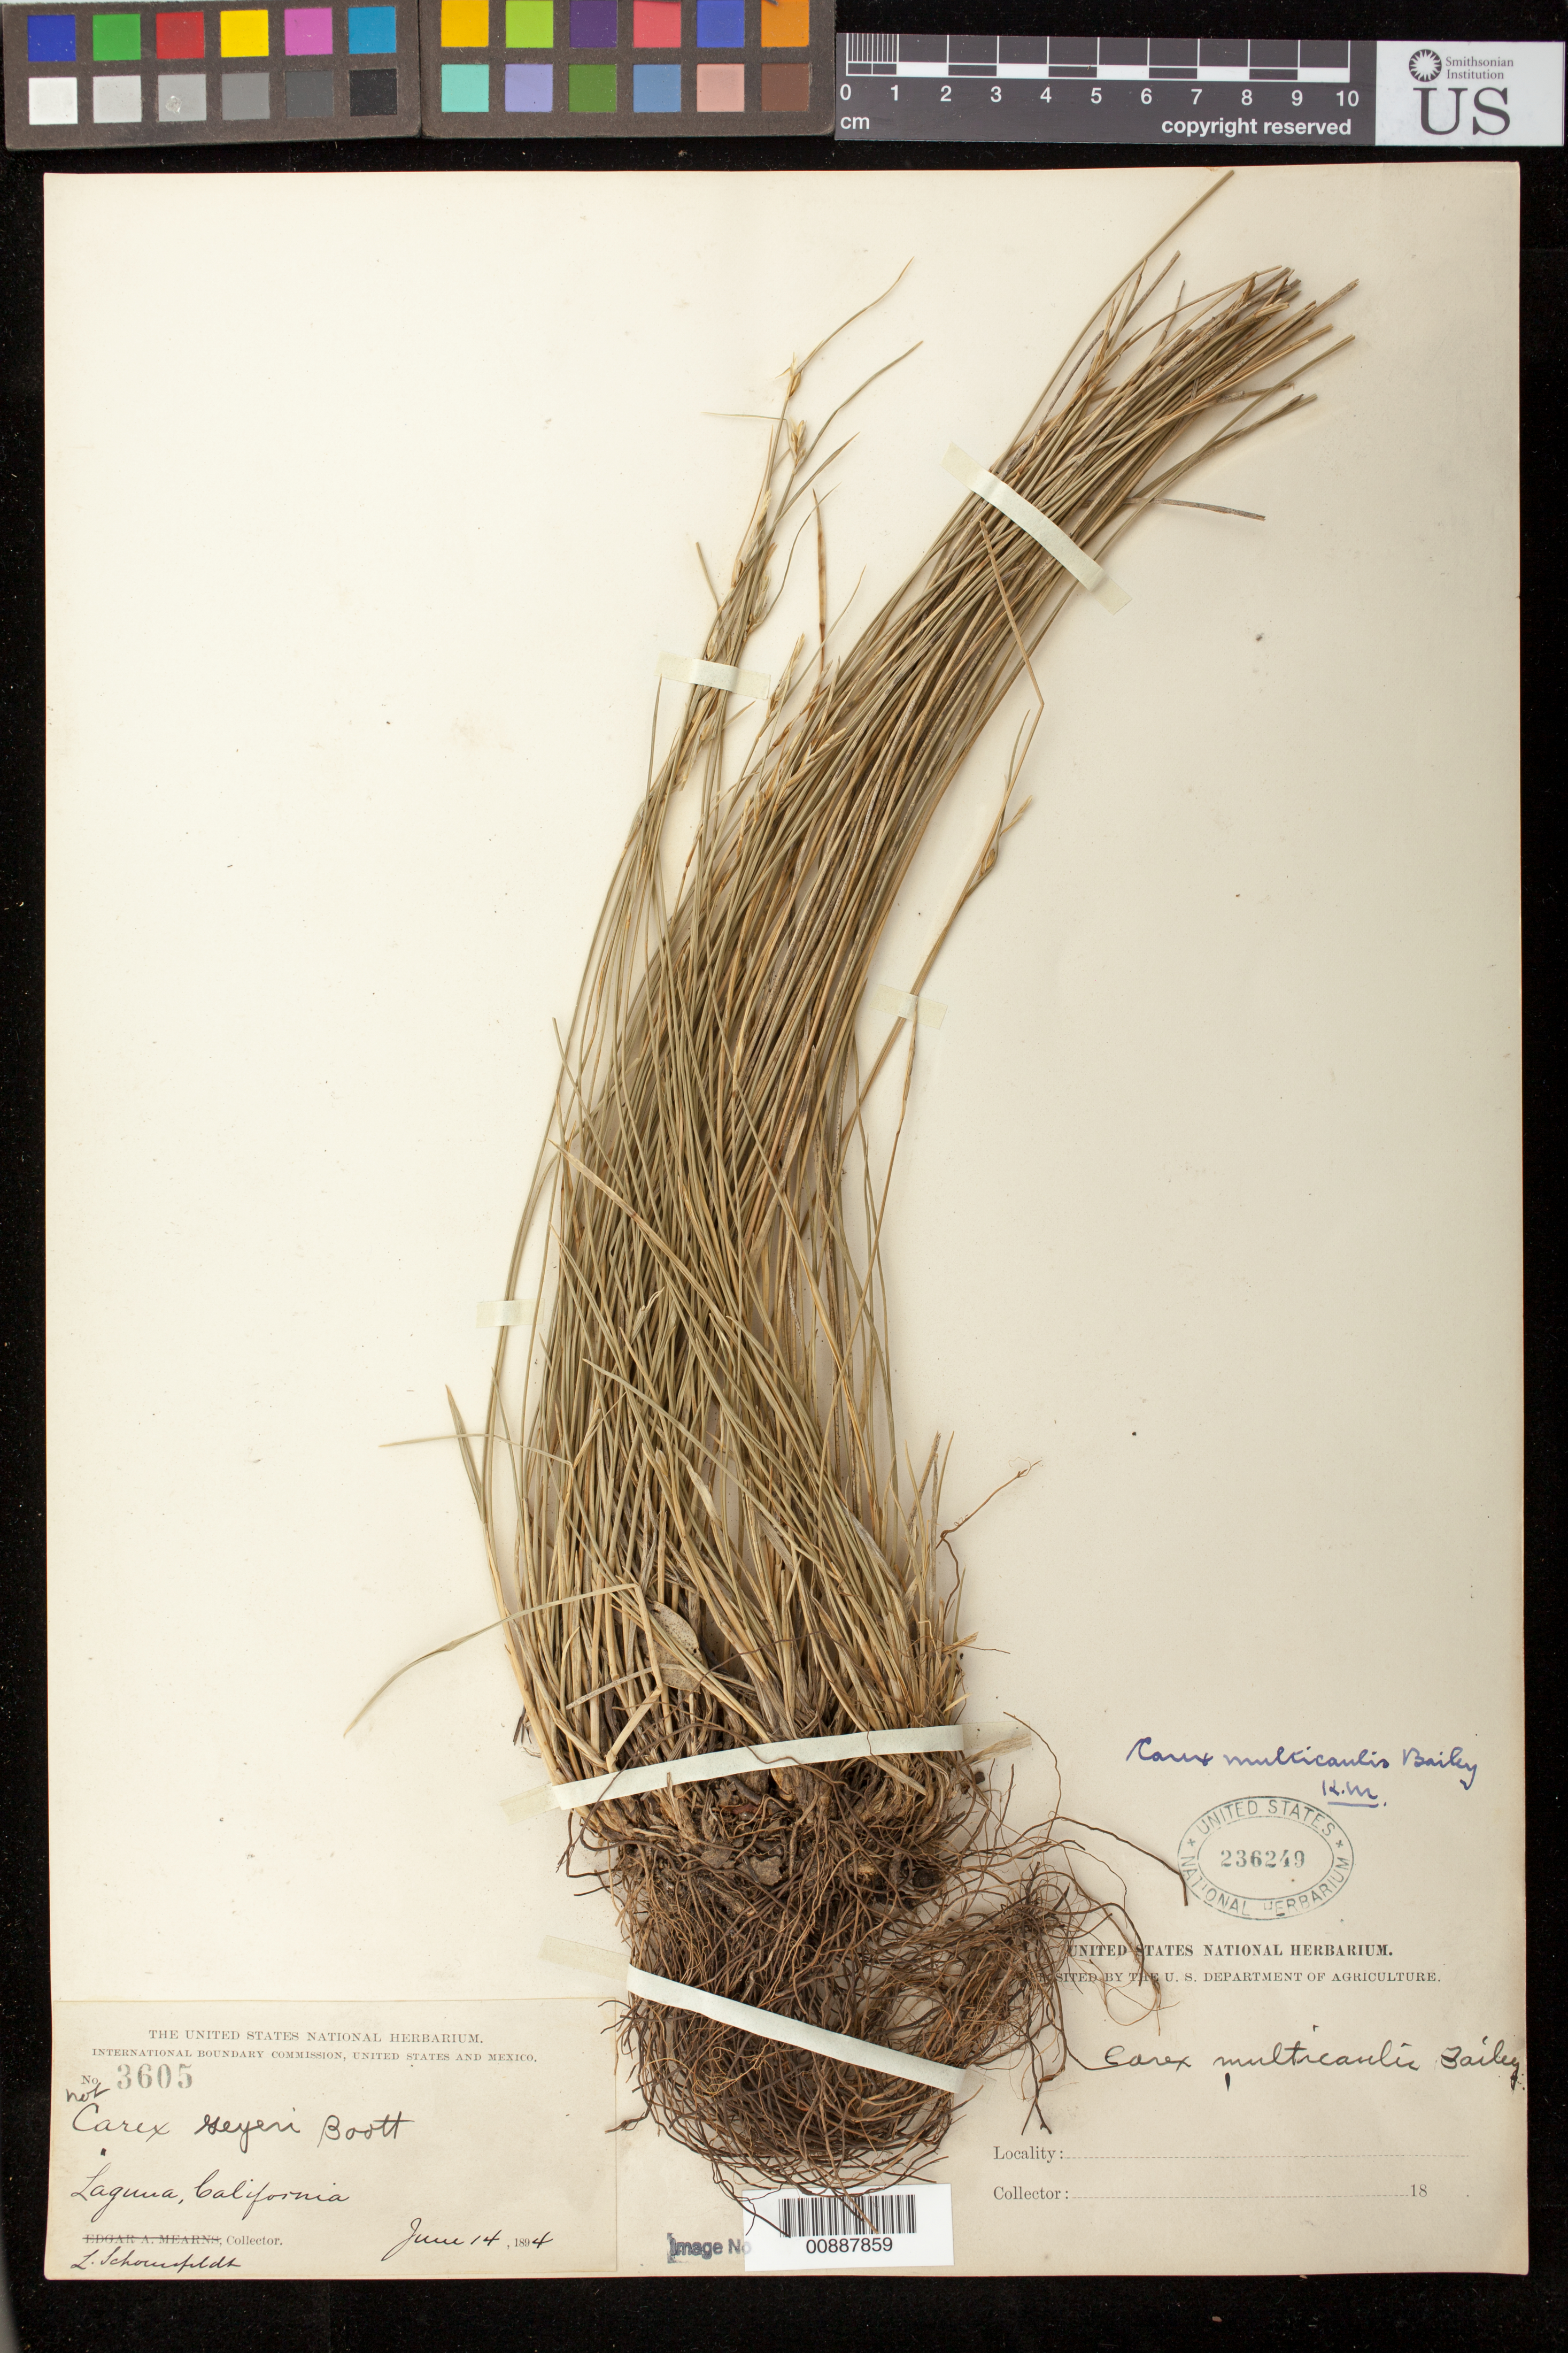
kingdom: Plantae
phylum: Tracheophyta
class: Liliopsida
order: Poales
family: Cyperaceae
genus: Carex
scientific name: Carex multicaulis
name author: L.H. Bailey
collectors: L. Schoenfeldt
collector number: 3605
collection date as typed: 14 Jun 1894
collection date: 1894-06-14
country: United States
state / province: California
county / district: Orange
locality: Laguna, California.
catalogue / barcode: US 236249